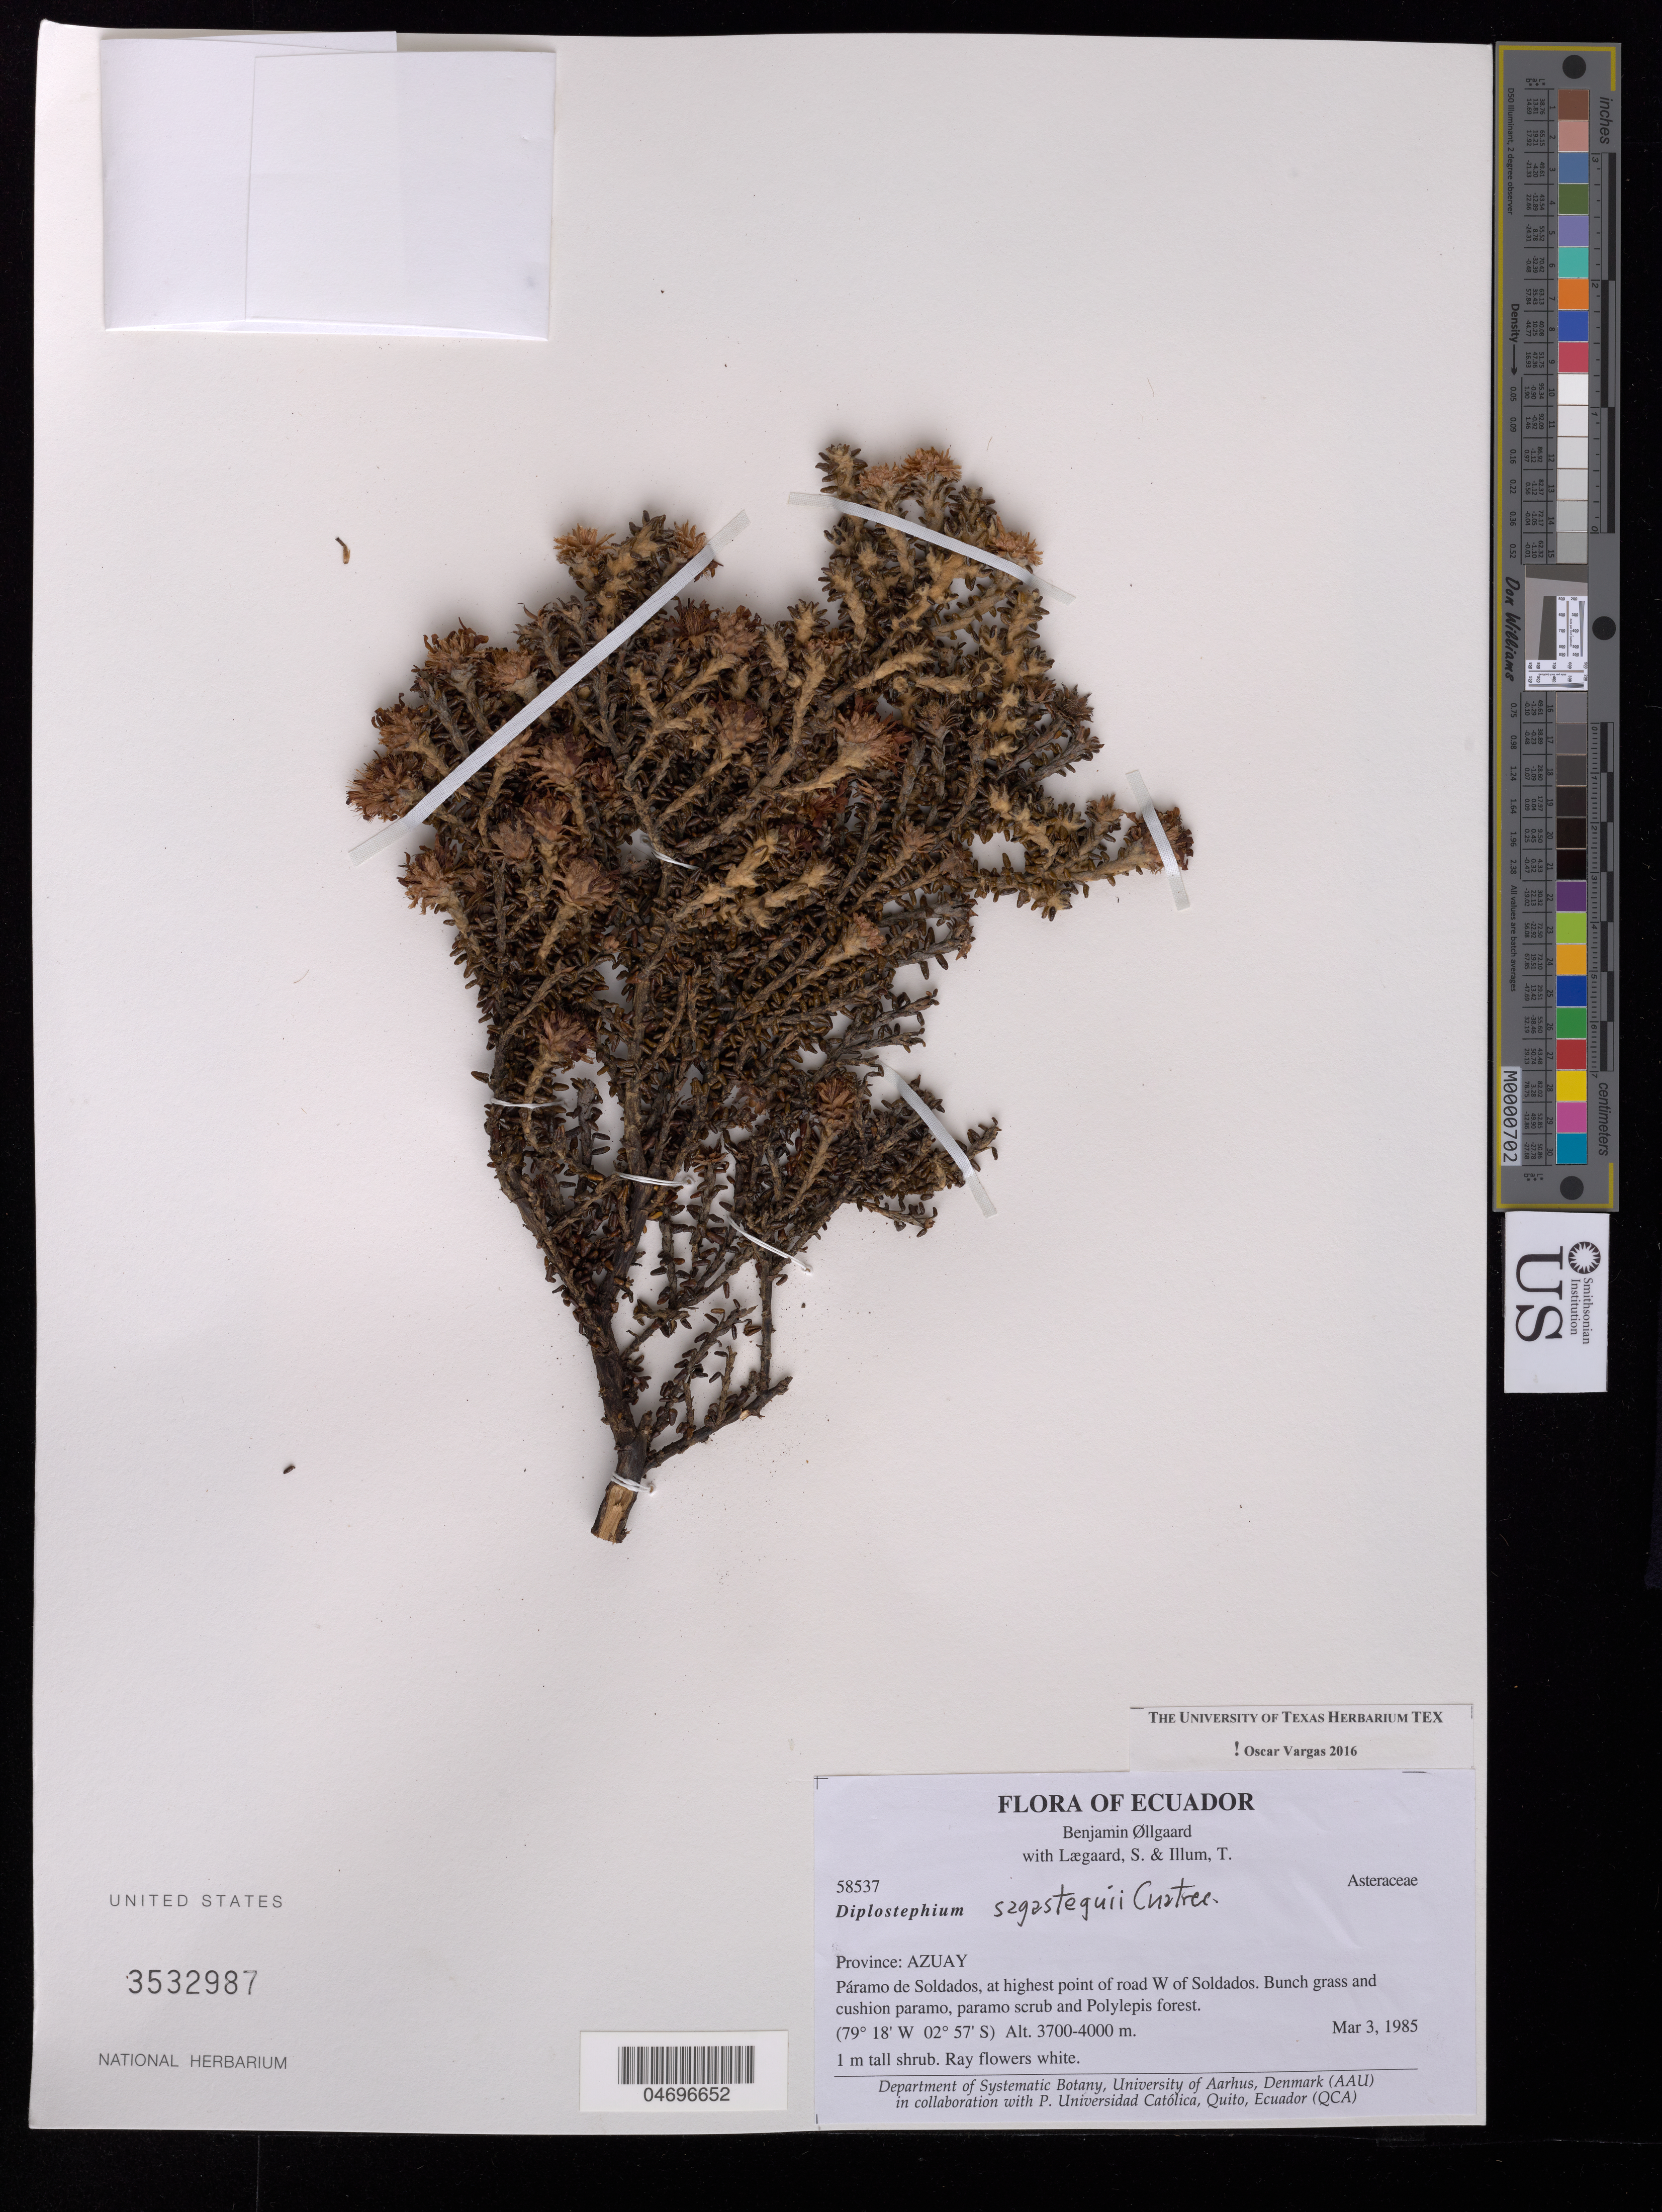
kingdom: Plantae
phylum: Tracheophyta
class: Magnoliopsida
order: Asterales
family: Asteraceae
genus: Diplostephium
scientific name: Diplostephium sagasteguii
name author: Cuatrec.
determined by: Vargas, Oscar M.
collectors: B. Øllgaard, S. Lægaard & T. Illum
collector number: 58537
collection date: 1985-03-03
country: Ecuador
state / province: Azuay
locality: Paramo de Soldados, at highest point of road W of Soldados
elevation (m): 3700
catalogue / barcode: US 3532987